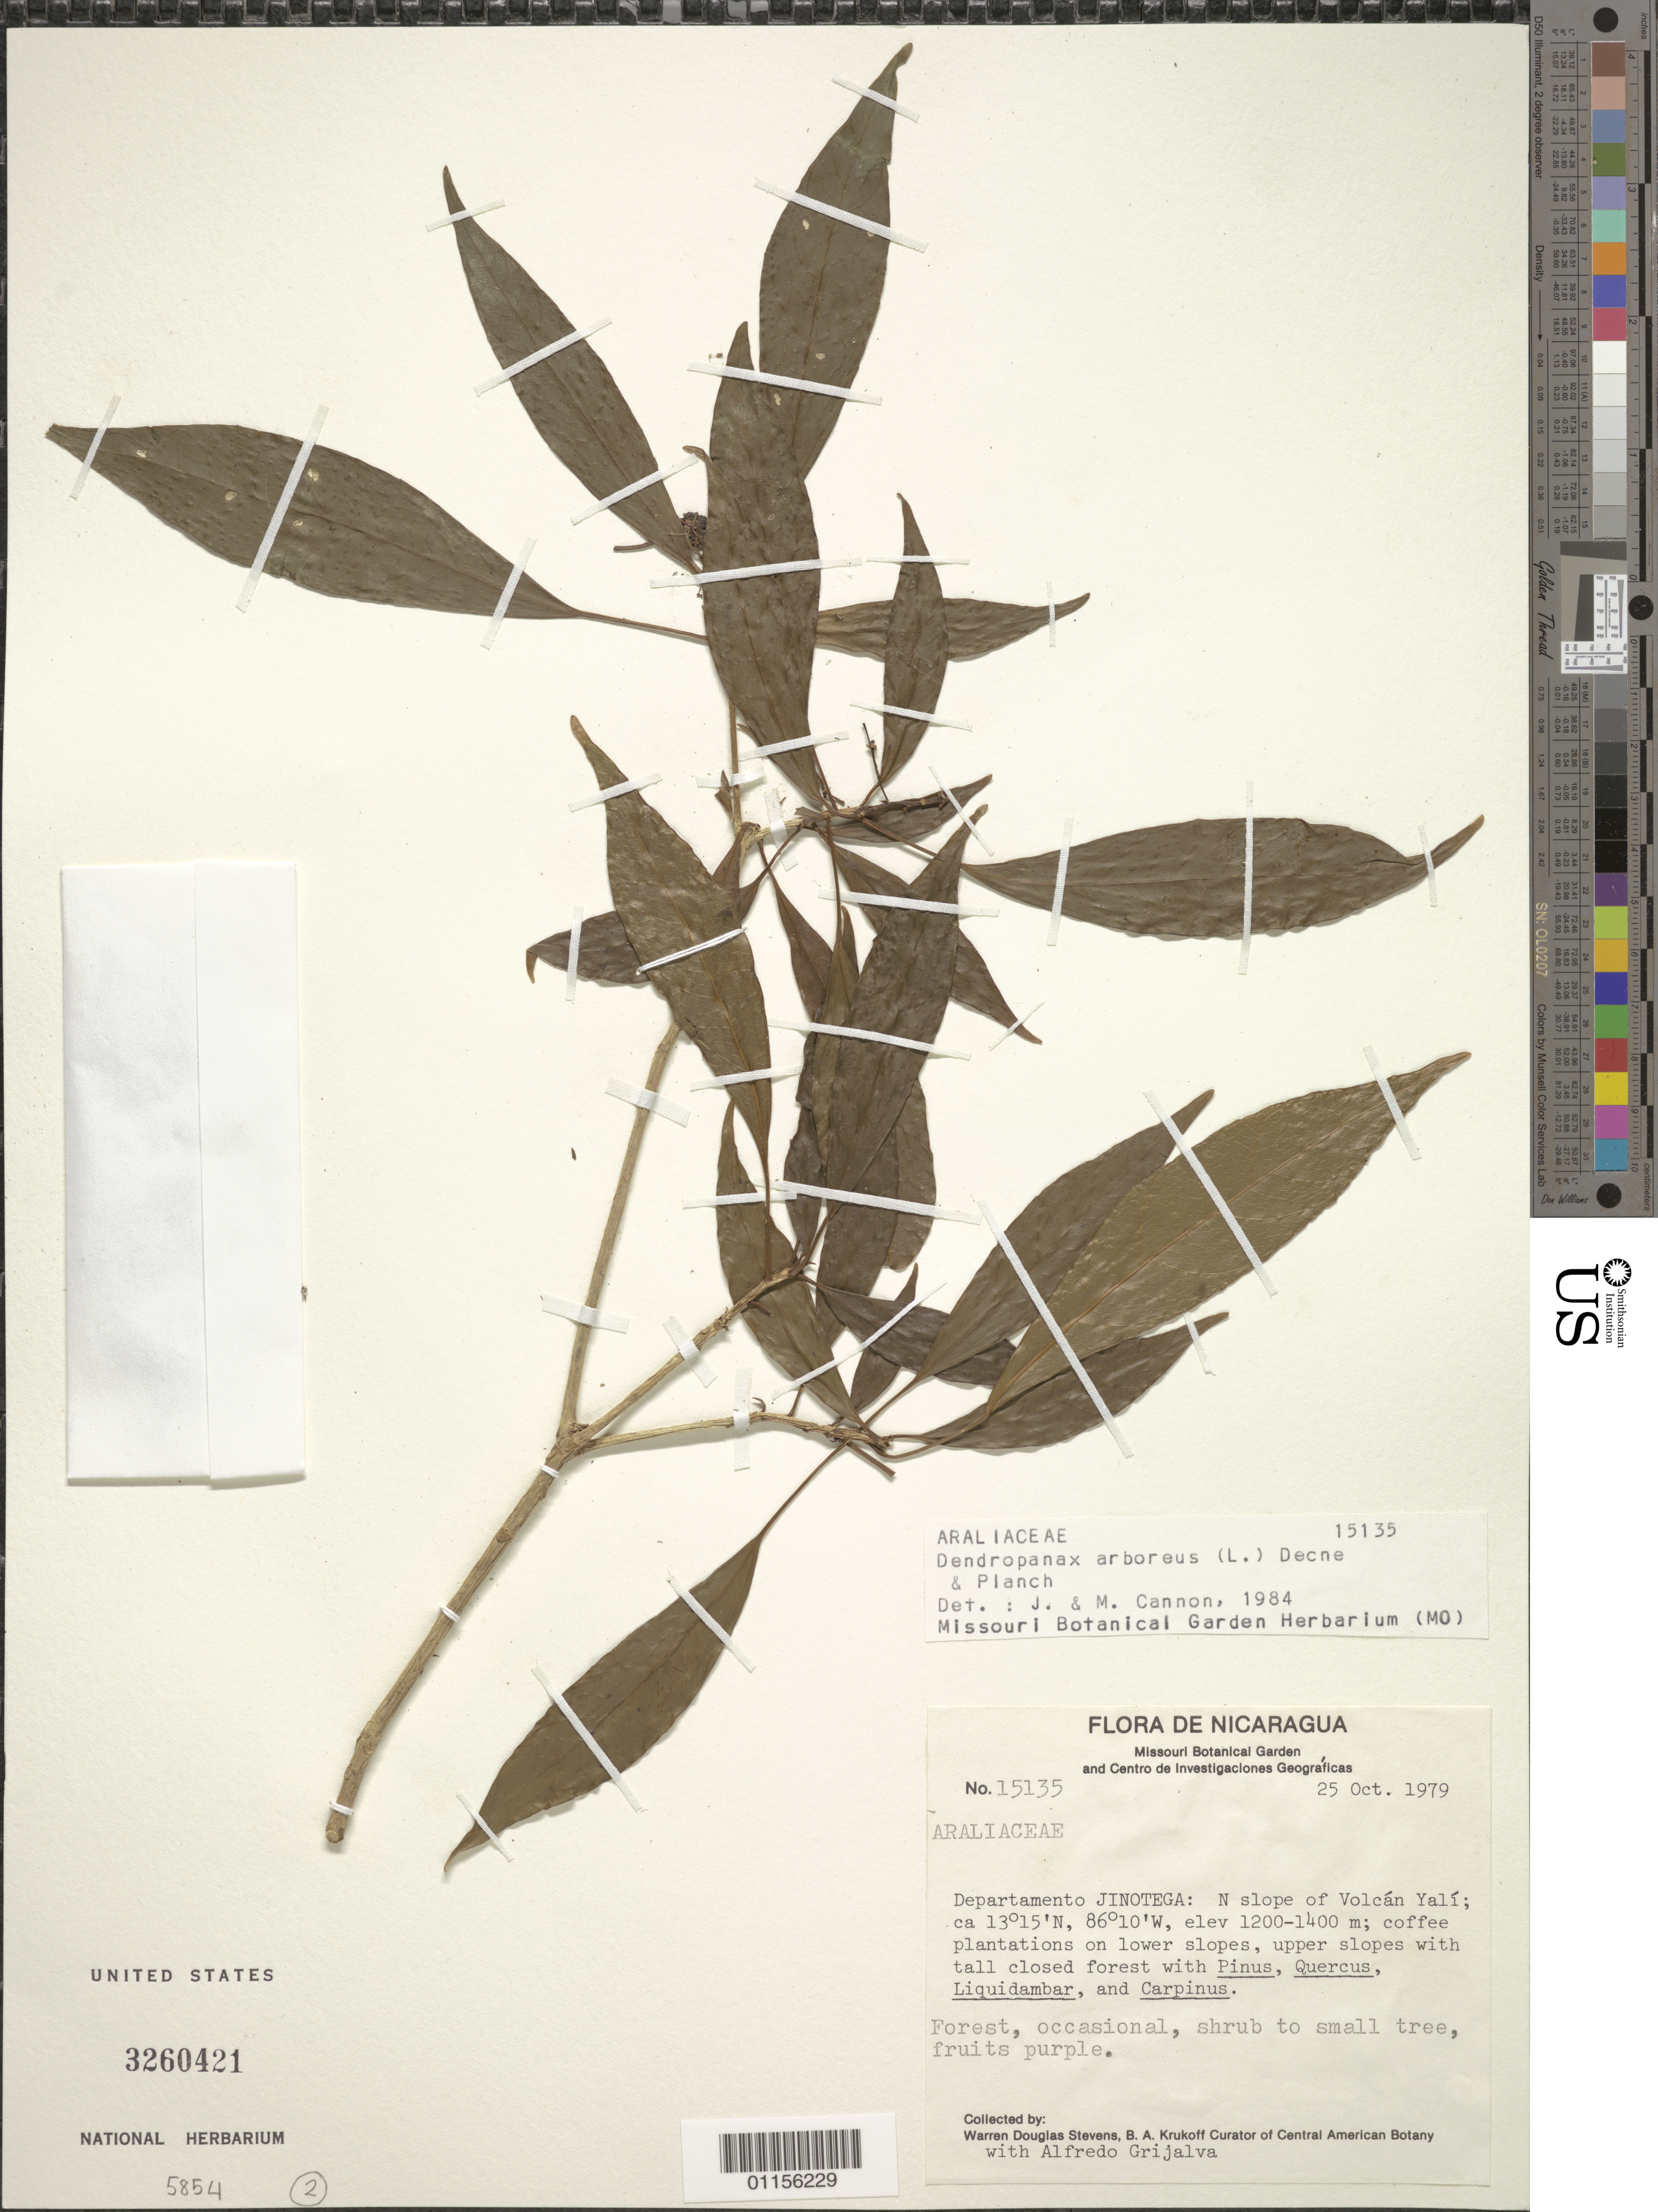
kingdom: Plantae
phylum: Tracheophyta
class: Magnoliopsida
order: Apiales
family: Araliaceae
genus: Dendropanax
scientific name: Dendropanax arboreus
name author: (L.) Decne. & Planch.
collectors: W. D. Stevens, B. A. Krukoff & A. Grijalva P.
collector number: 15135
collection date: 1979-10-25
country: Nicaragua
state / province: Jinotega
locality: N slope of Volcan Yali.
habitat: Coffee plantations on lower slopes, upper slopes with tall closed foerst. Occasional, shrub to small tree.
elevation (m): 1200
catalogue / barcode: US 3260421